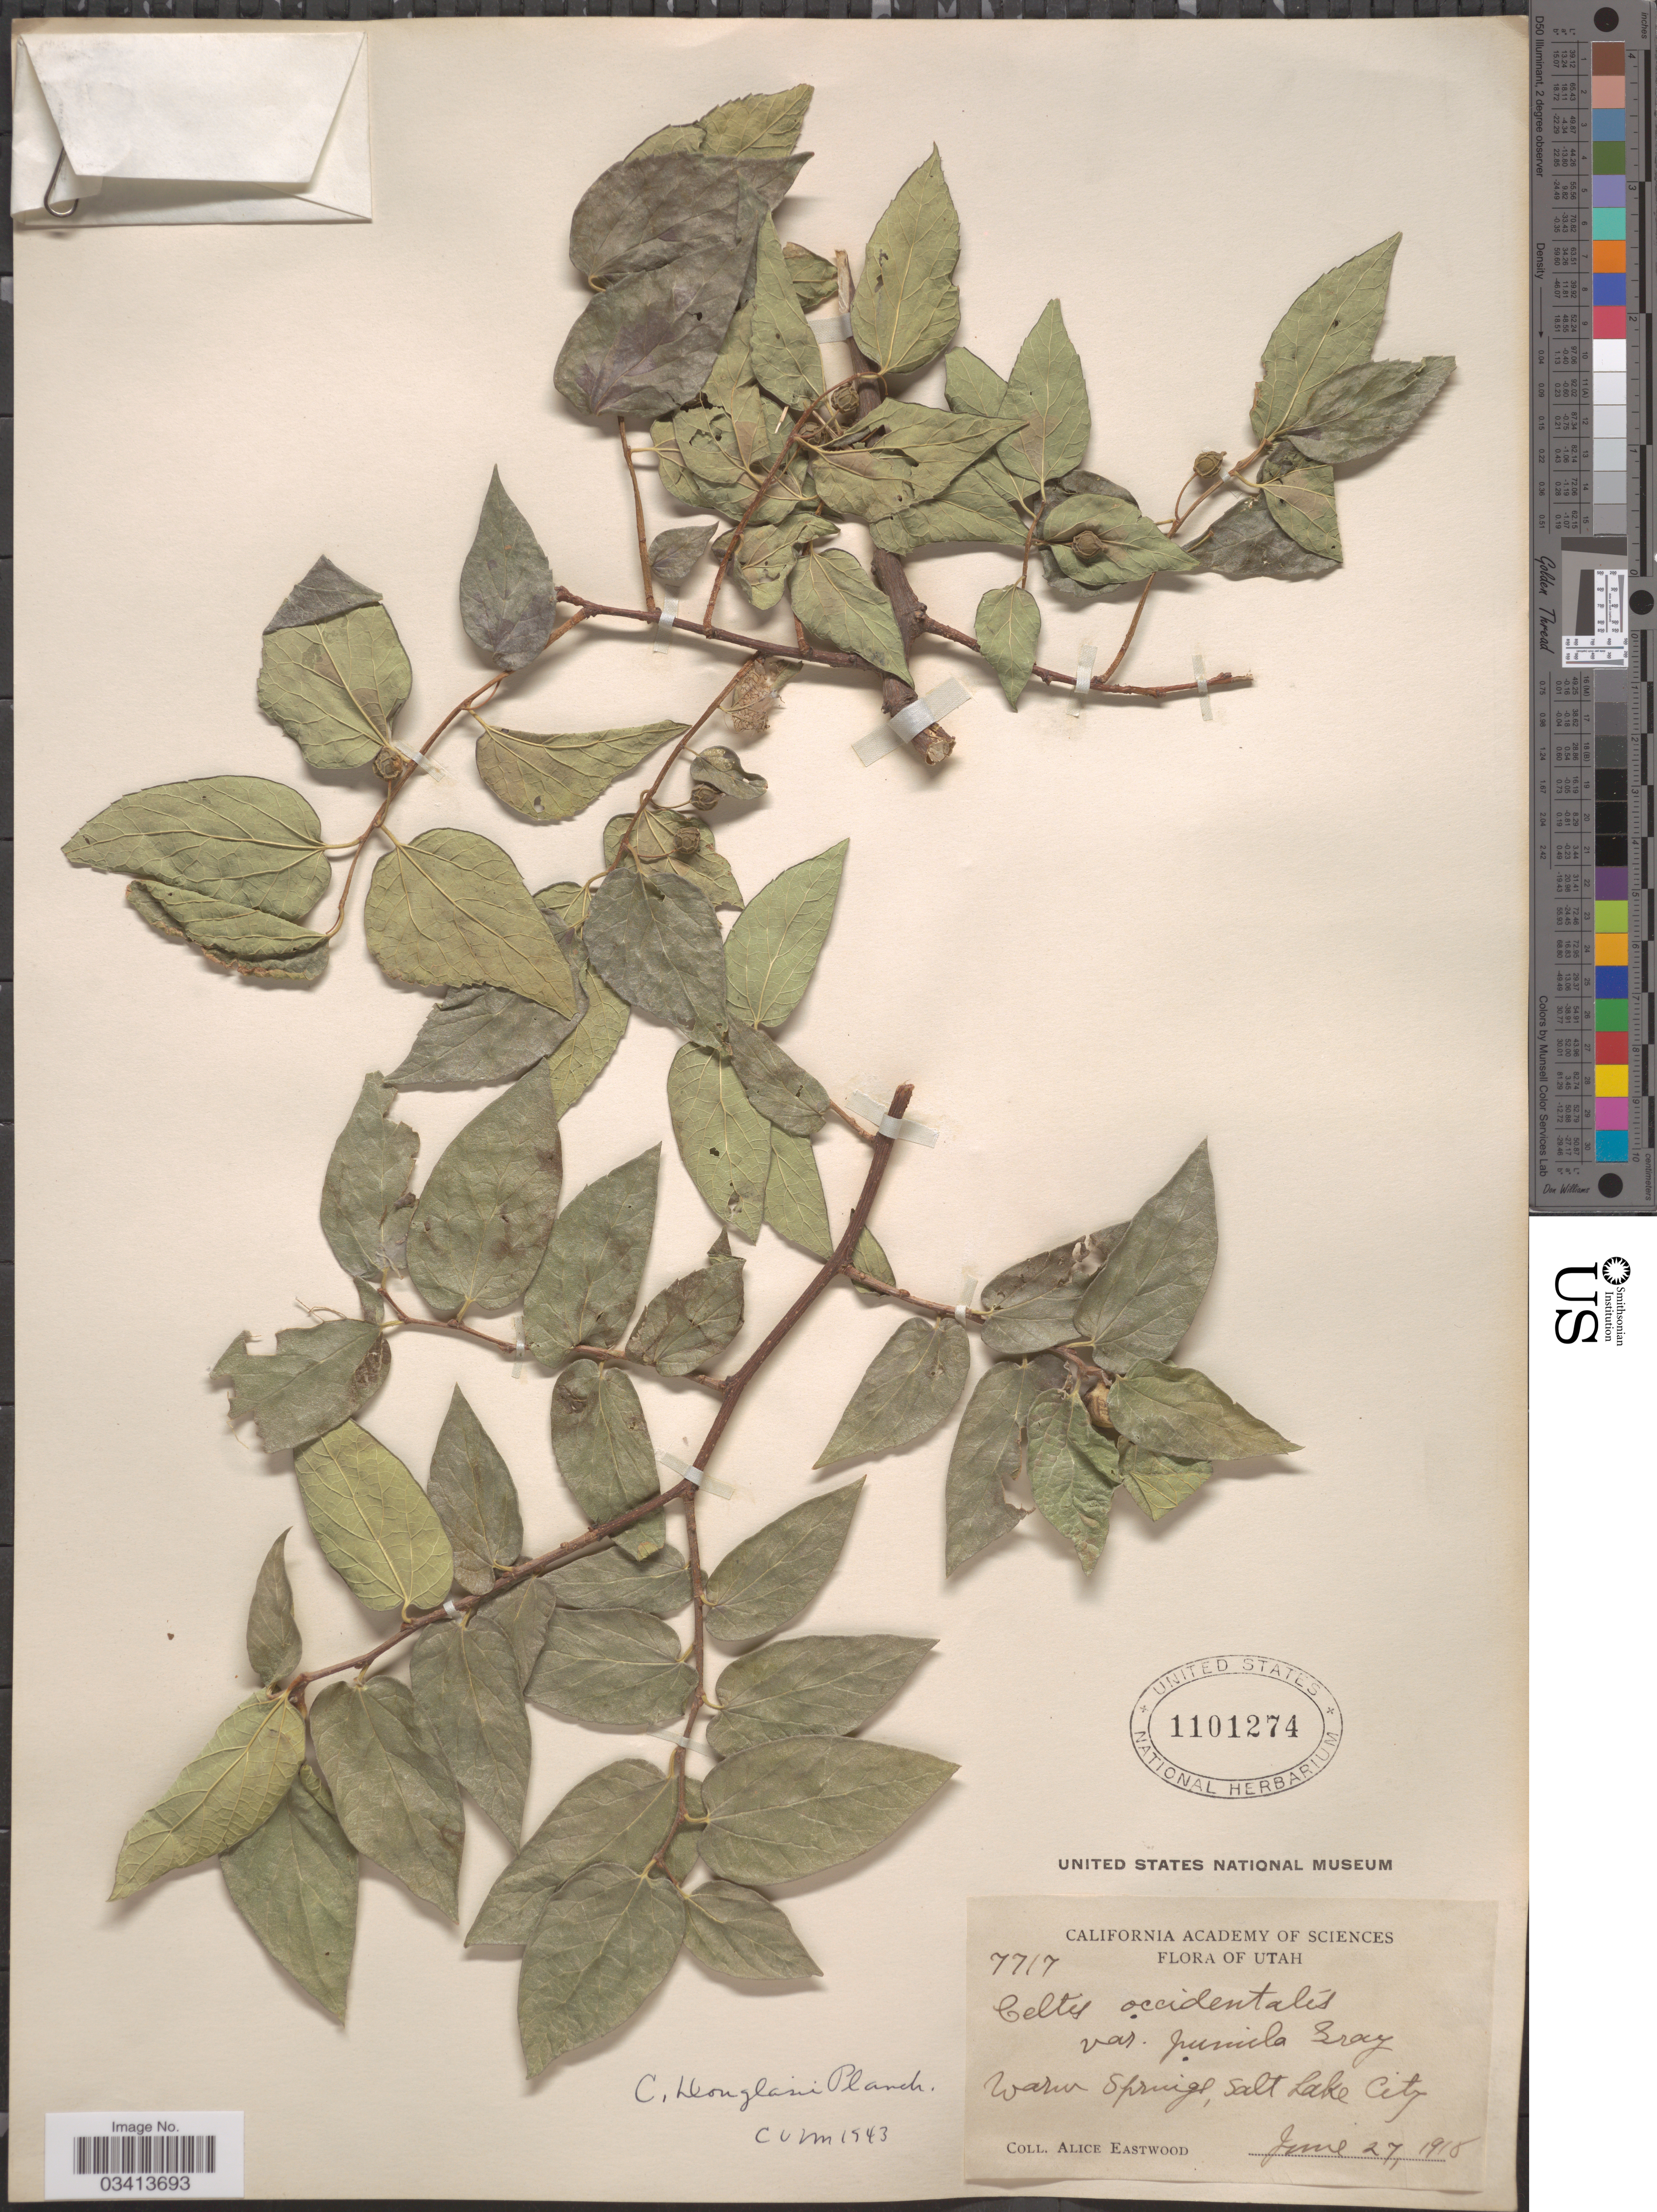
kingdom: Plantae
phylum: Tracheophyta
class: Magnoliopsida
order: Rosales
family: Cannabaceae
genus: Celtis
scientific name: Celtis laevigata var. reticulata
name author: (Torr.) L.D. Benson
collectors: A. Eastwood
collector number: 7717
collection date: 1918-06-27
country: United States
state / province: Utah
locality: Warm Springs, Salt Lake City.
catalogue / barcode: US 1101274